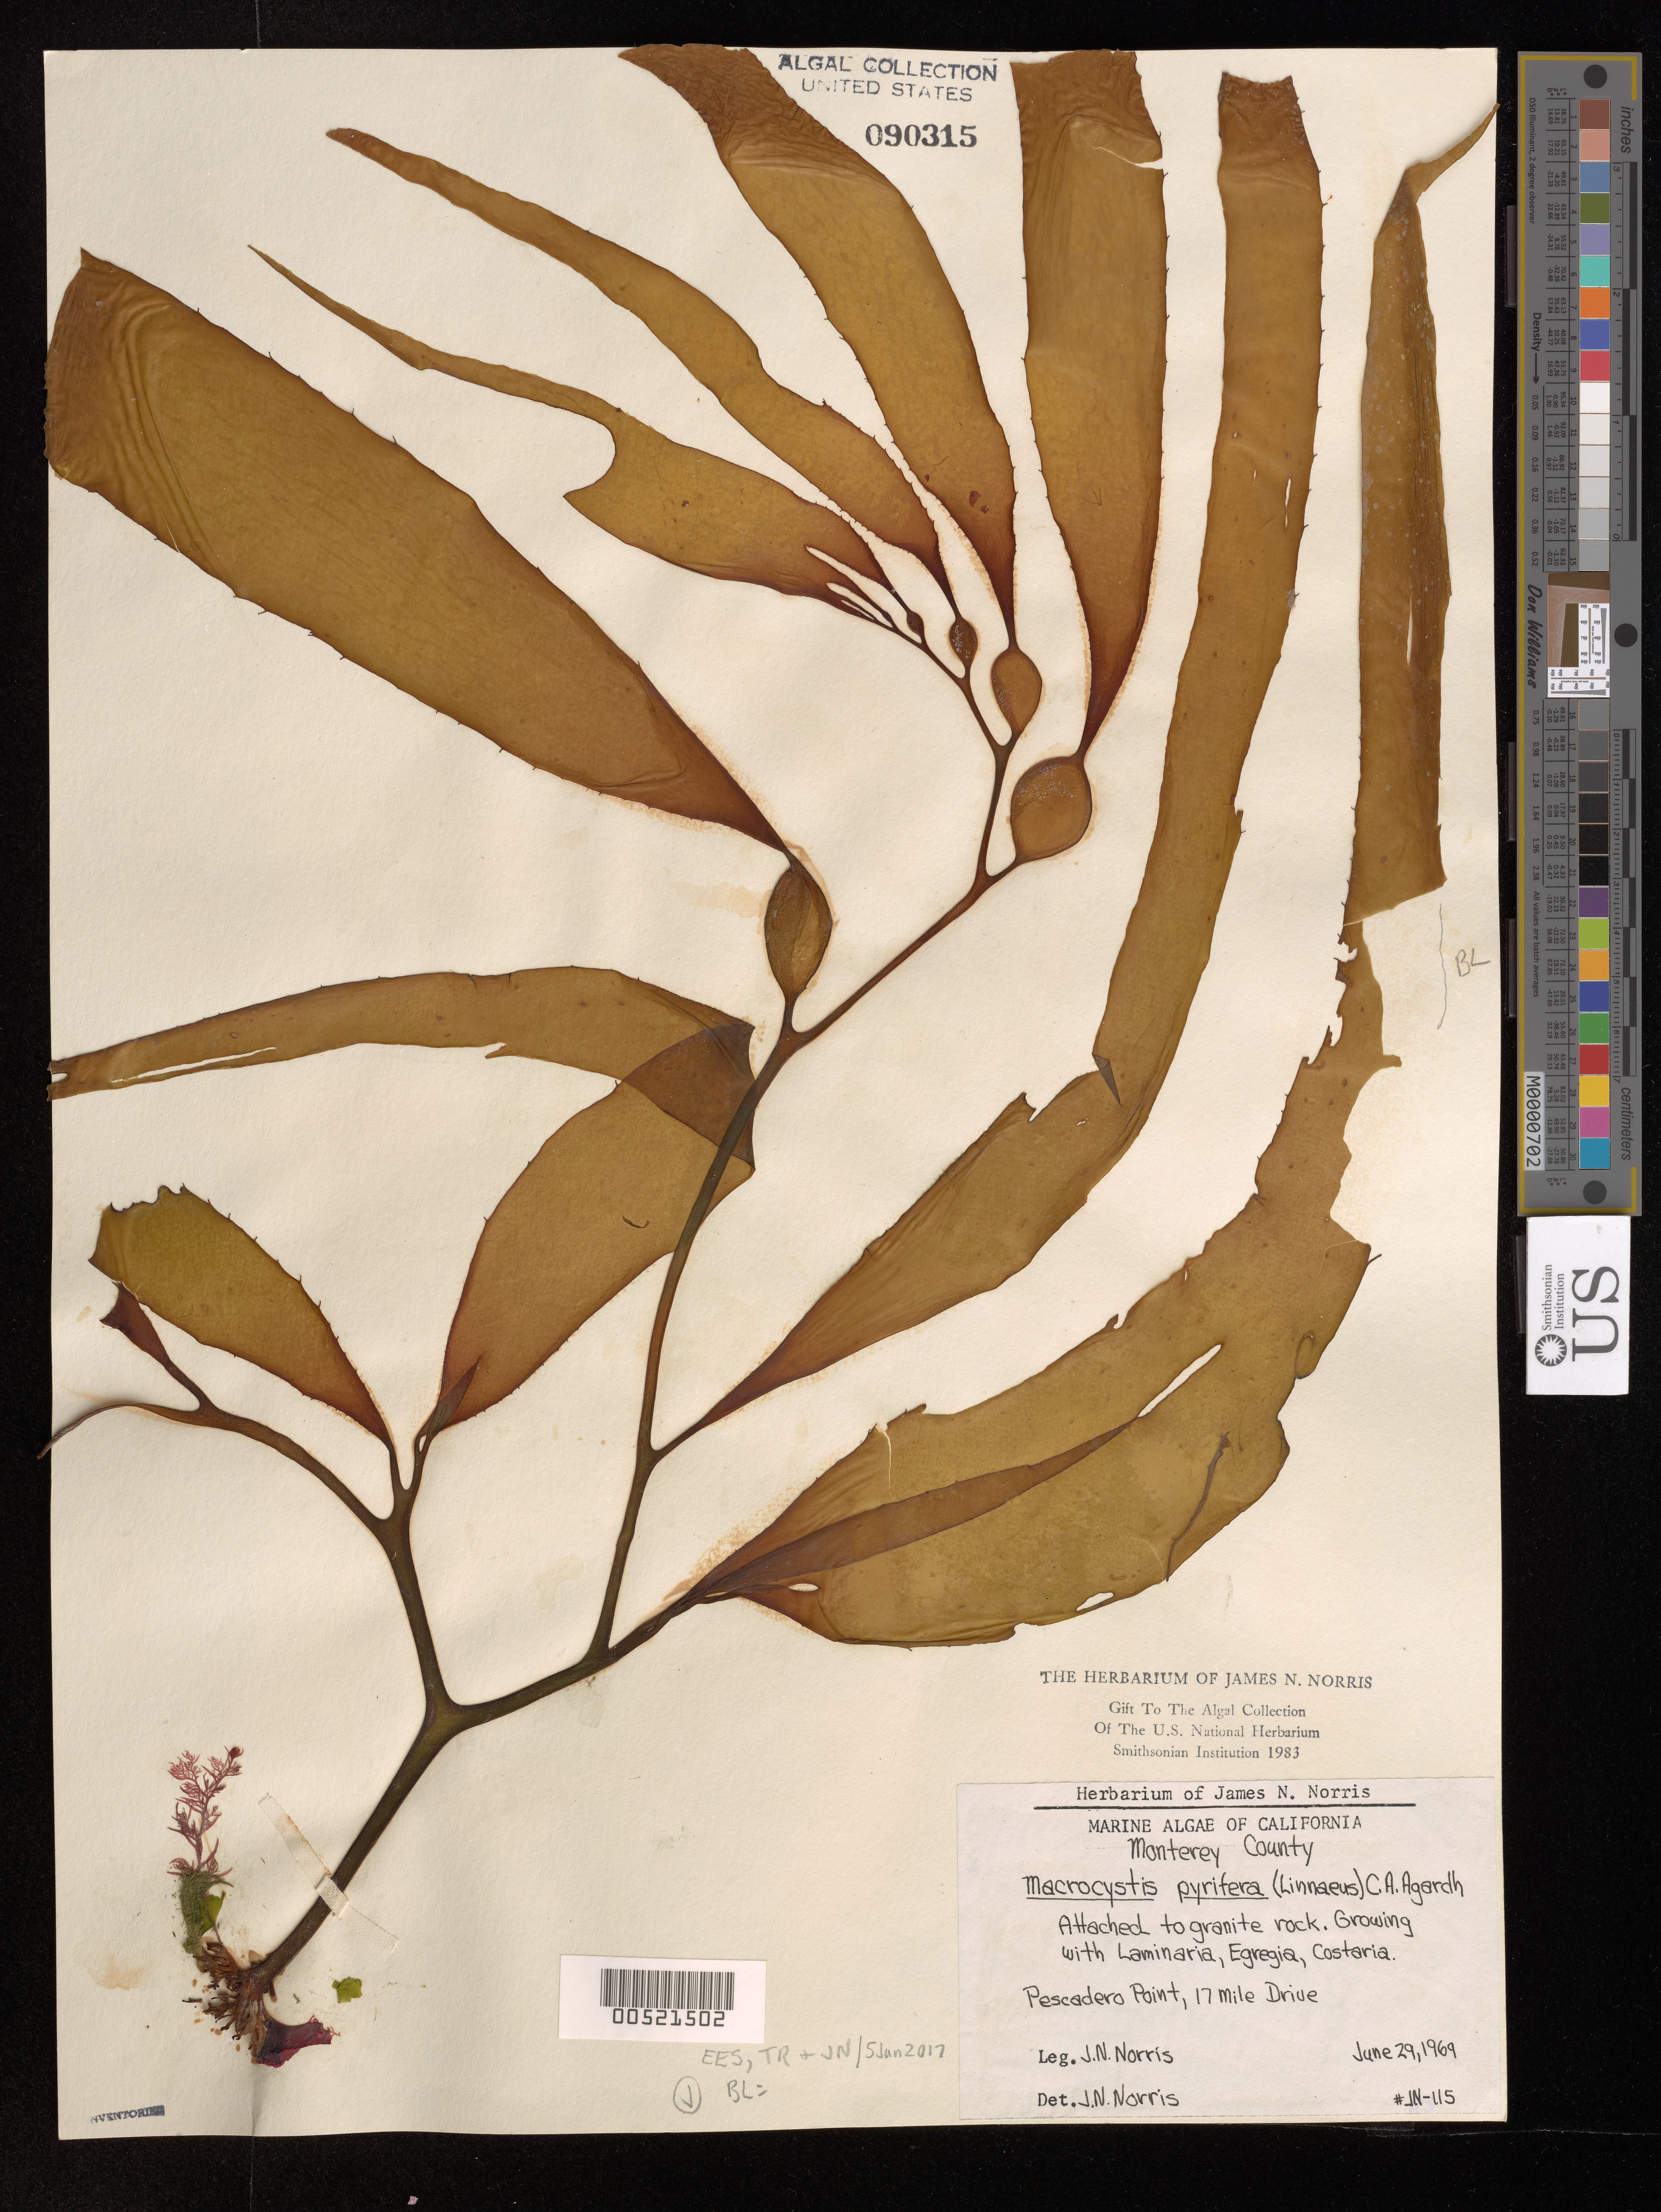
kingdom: Chromista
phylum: Ochrophyta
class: Phaeophyceae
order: Laminariales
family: Laminariaceae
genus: Macrocystis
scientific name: Macrocystis pyrifera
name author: (L.) C. Agardh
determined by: Norris, James N.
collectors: J. N. Norris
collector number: JN-115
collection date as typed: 29 Jun 1969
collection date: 1969-06-29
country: United States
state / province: California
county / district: Monterey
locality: Pescadero Point, 17 Mile Drive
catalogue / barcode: US 90315